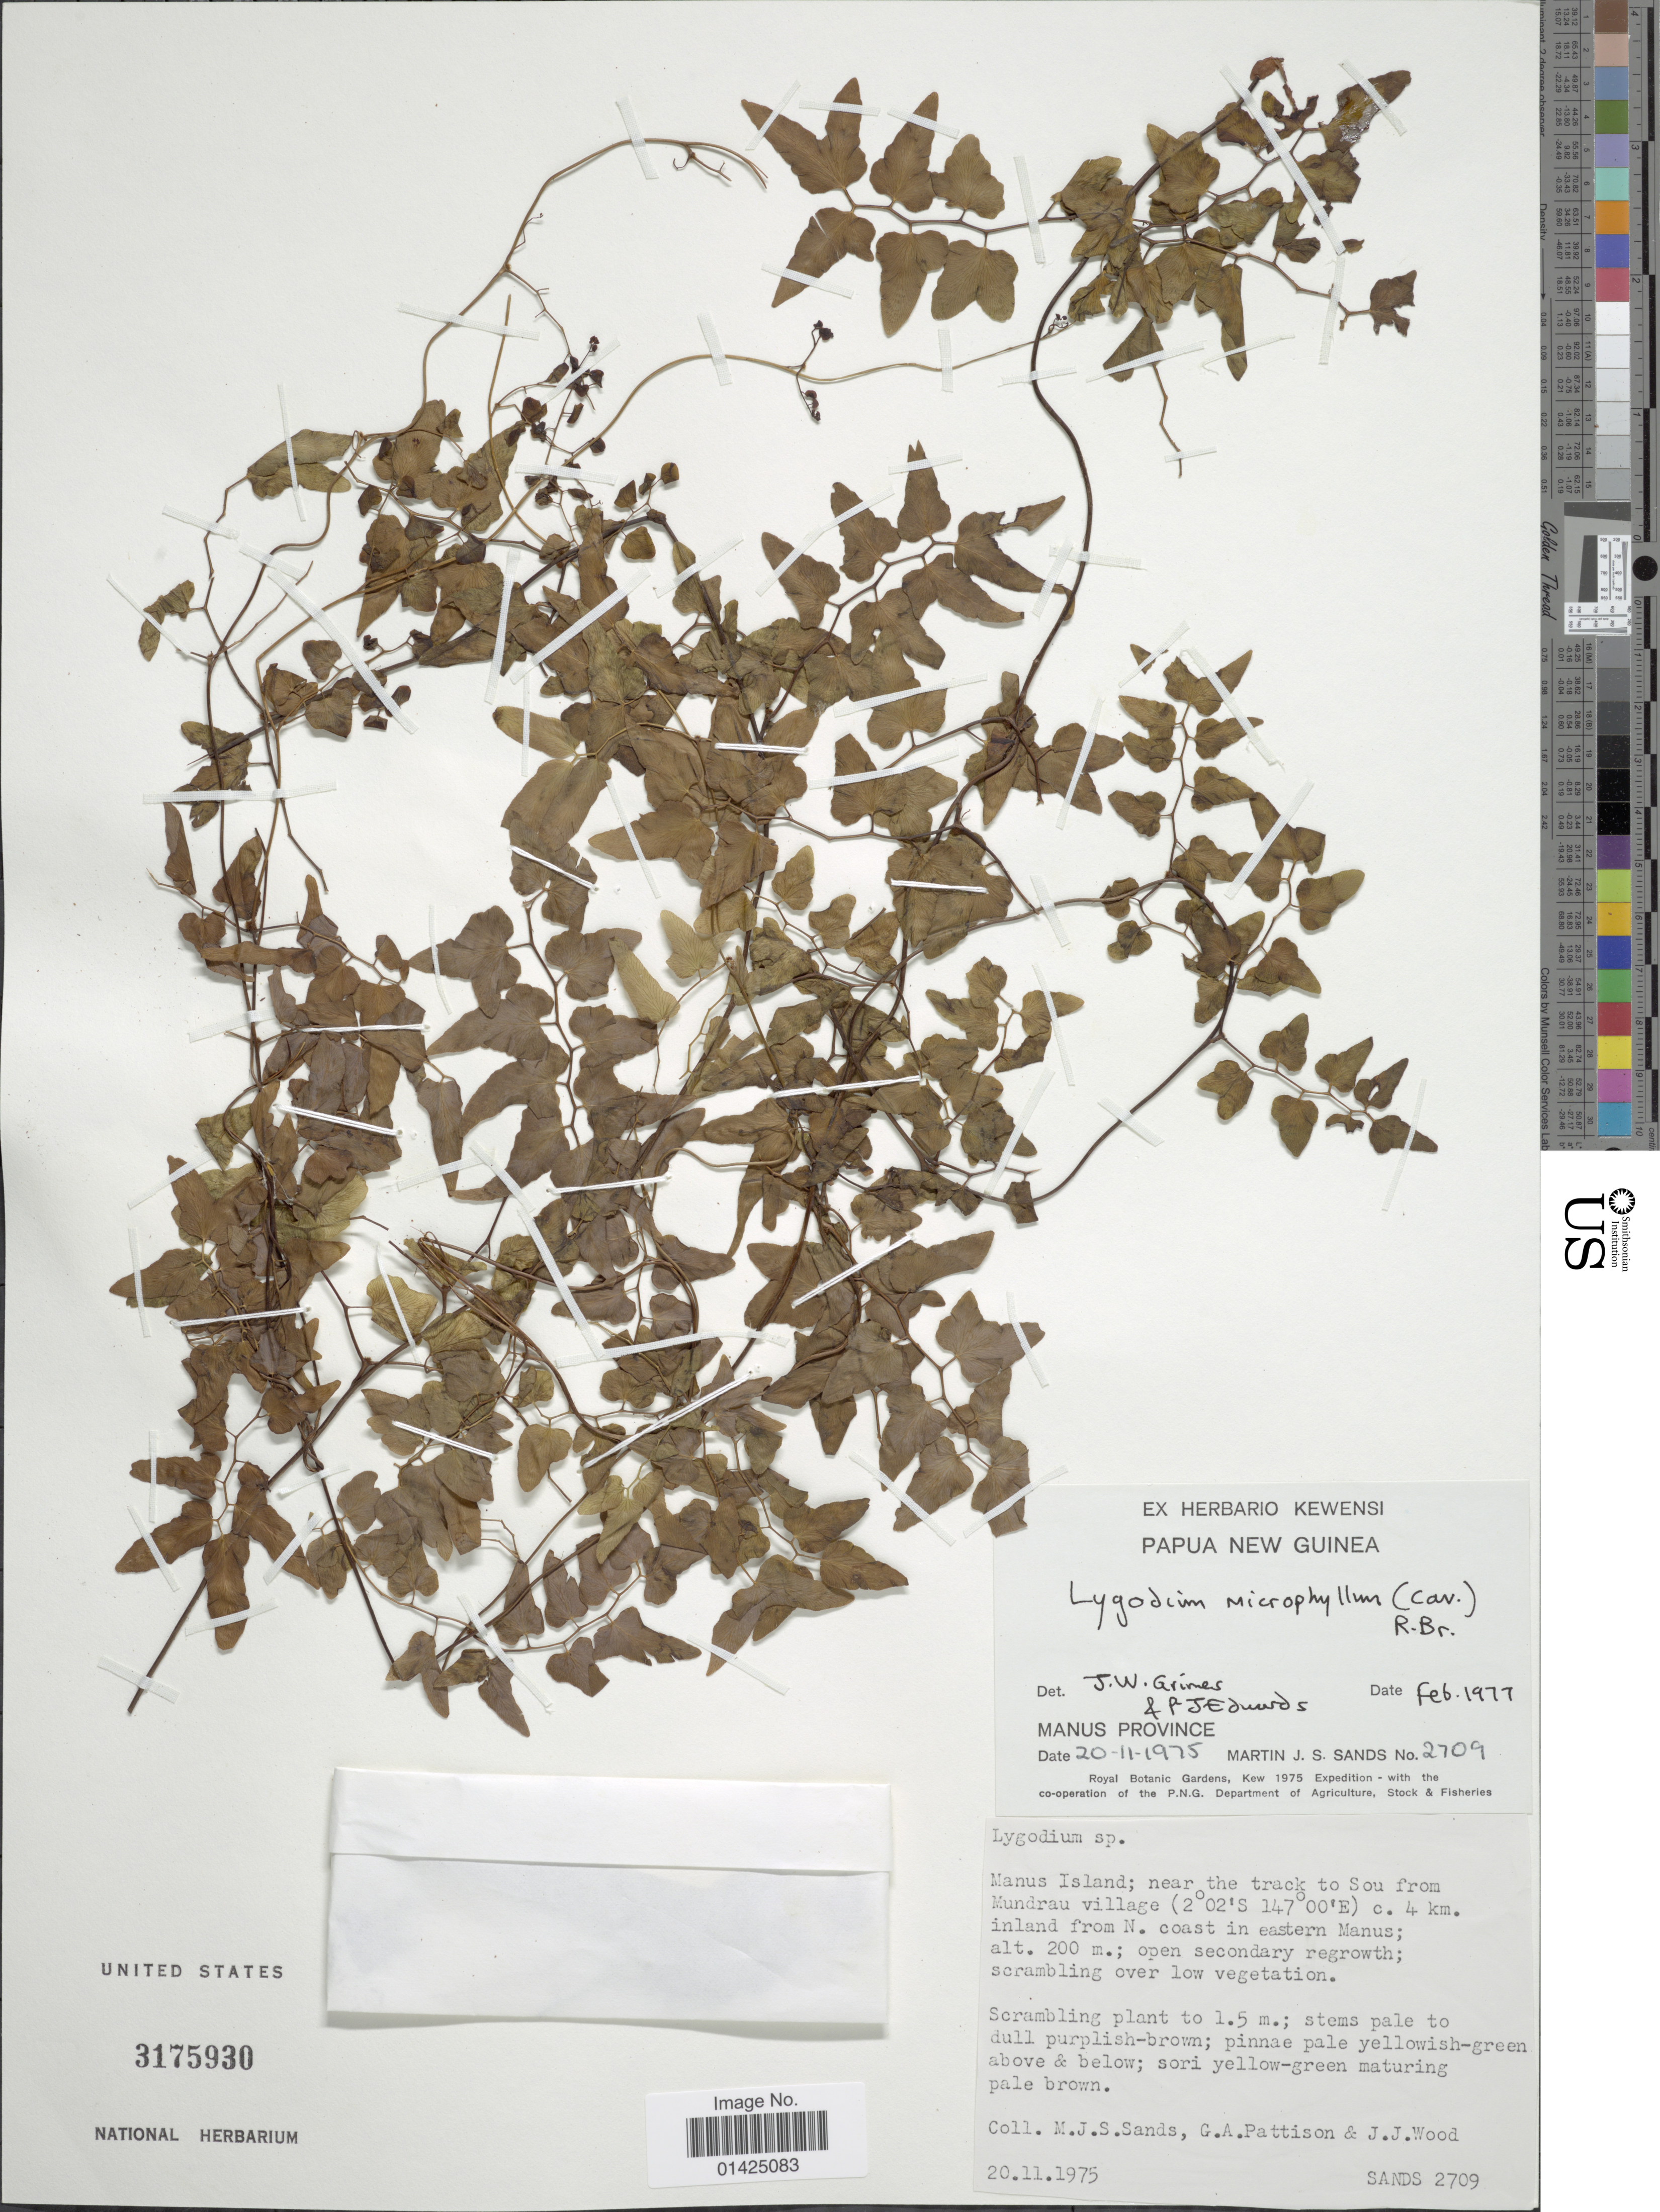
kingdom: Plantae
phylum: Tracheophyta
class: Polypodiopsida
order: Schizaeales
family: Lygodiaceae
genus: Lygodium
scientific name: Lygodium microphyllum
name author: (Cav.) R. Br.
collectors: M. Sands, G. Pattison & J. Wood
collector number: Sands 2709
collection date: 1975-11-20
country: Papua New Guinea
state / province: Manus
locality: Manus Island, near the track to Sou from Mundrau villagec. 4 km.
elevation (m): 200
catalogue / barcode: US 3175930